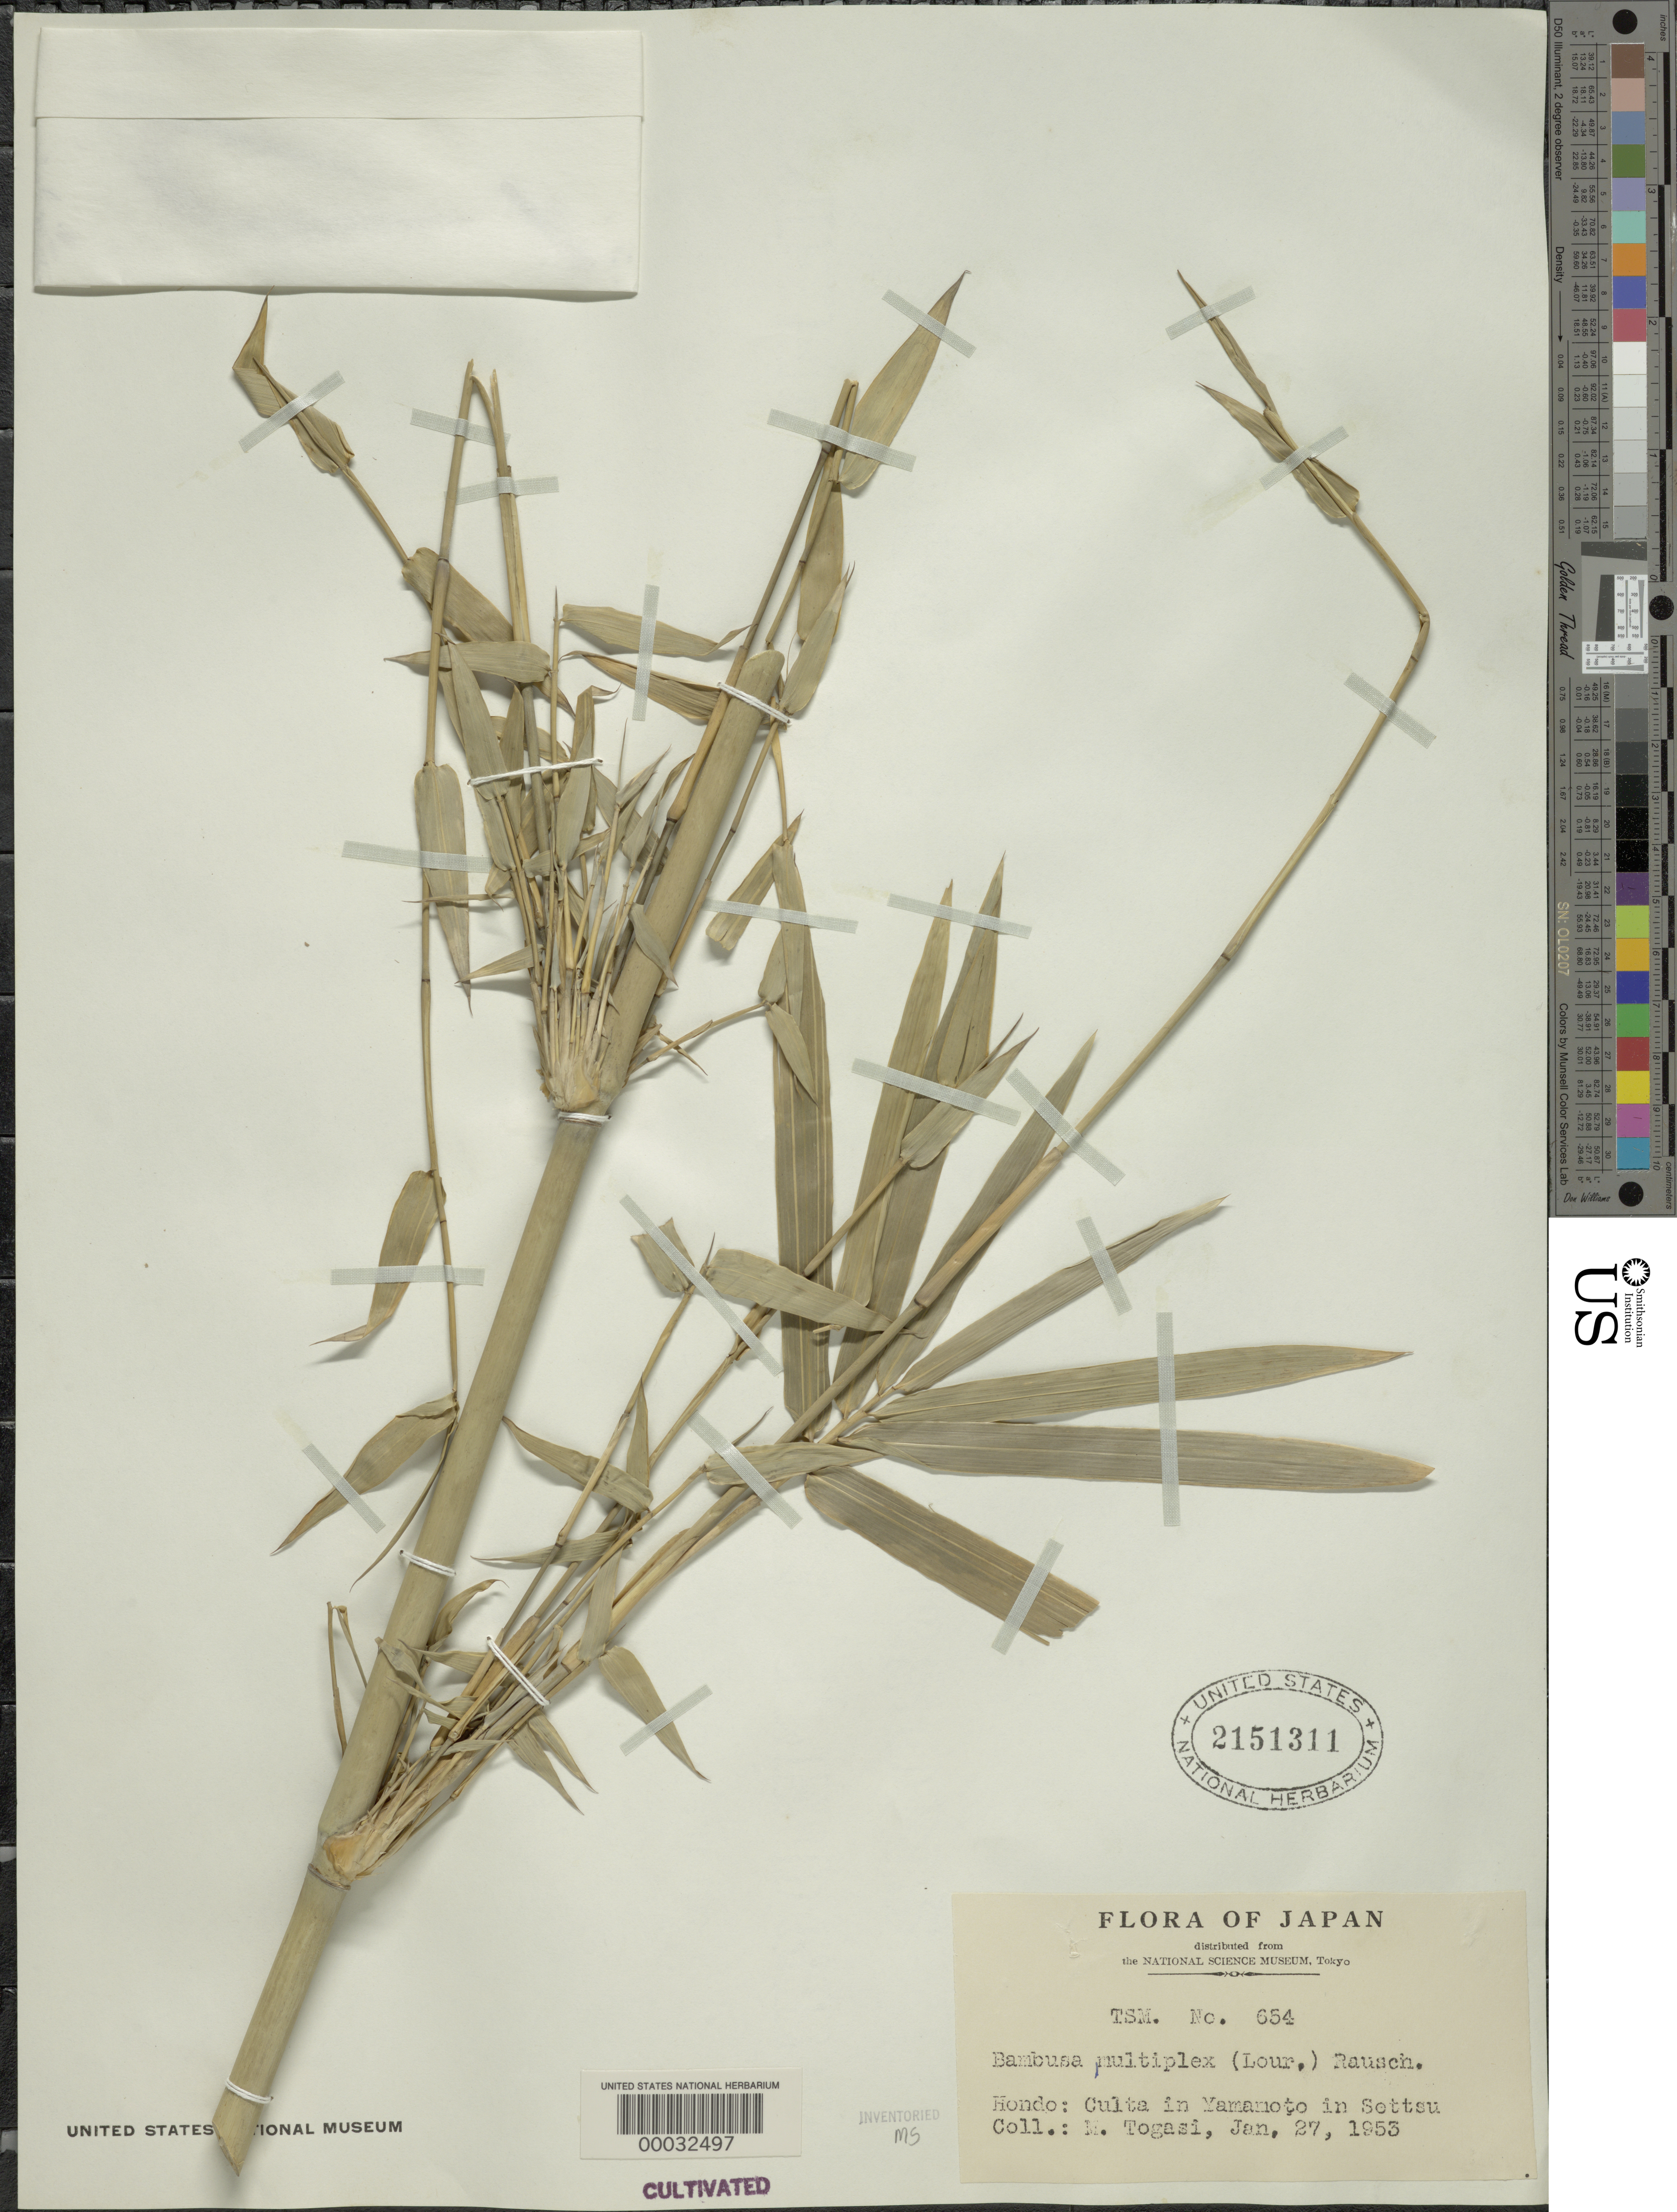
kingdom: Plantae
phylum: Tracheophyta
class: Liliopsida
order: Poales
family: Poaceae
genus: Bambusa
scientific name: Bambusa multiplex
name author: (Lour.) Raeusch. ex Schult. & Schult. f.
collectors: M. Togasi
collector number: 654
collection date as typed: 27 Jan 1953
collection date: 1953-01-27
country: Japan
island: Honshu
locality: Yamamoto, settsu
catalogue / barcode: US 2151311